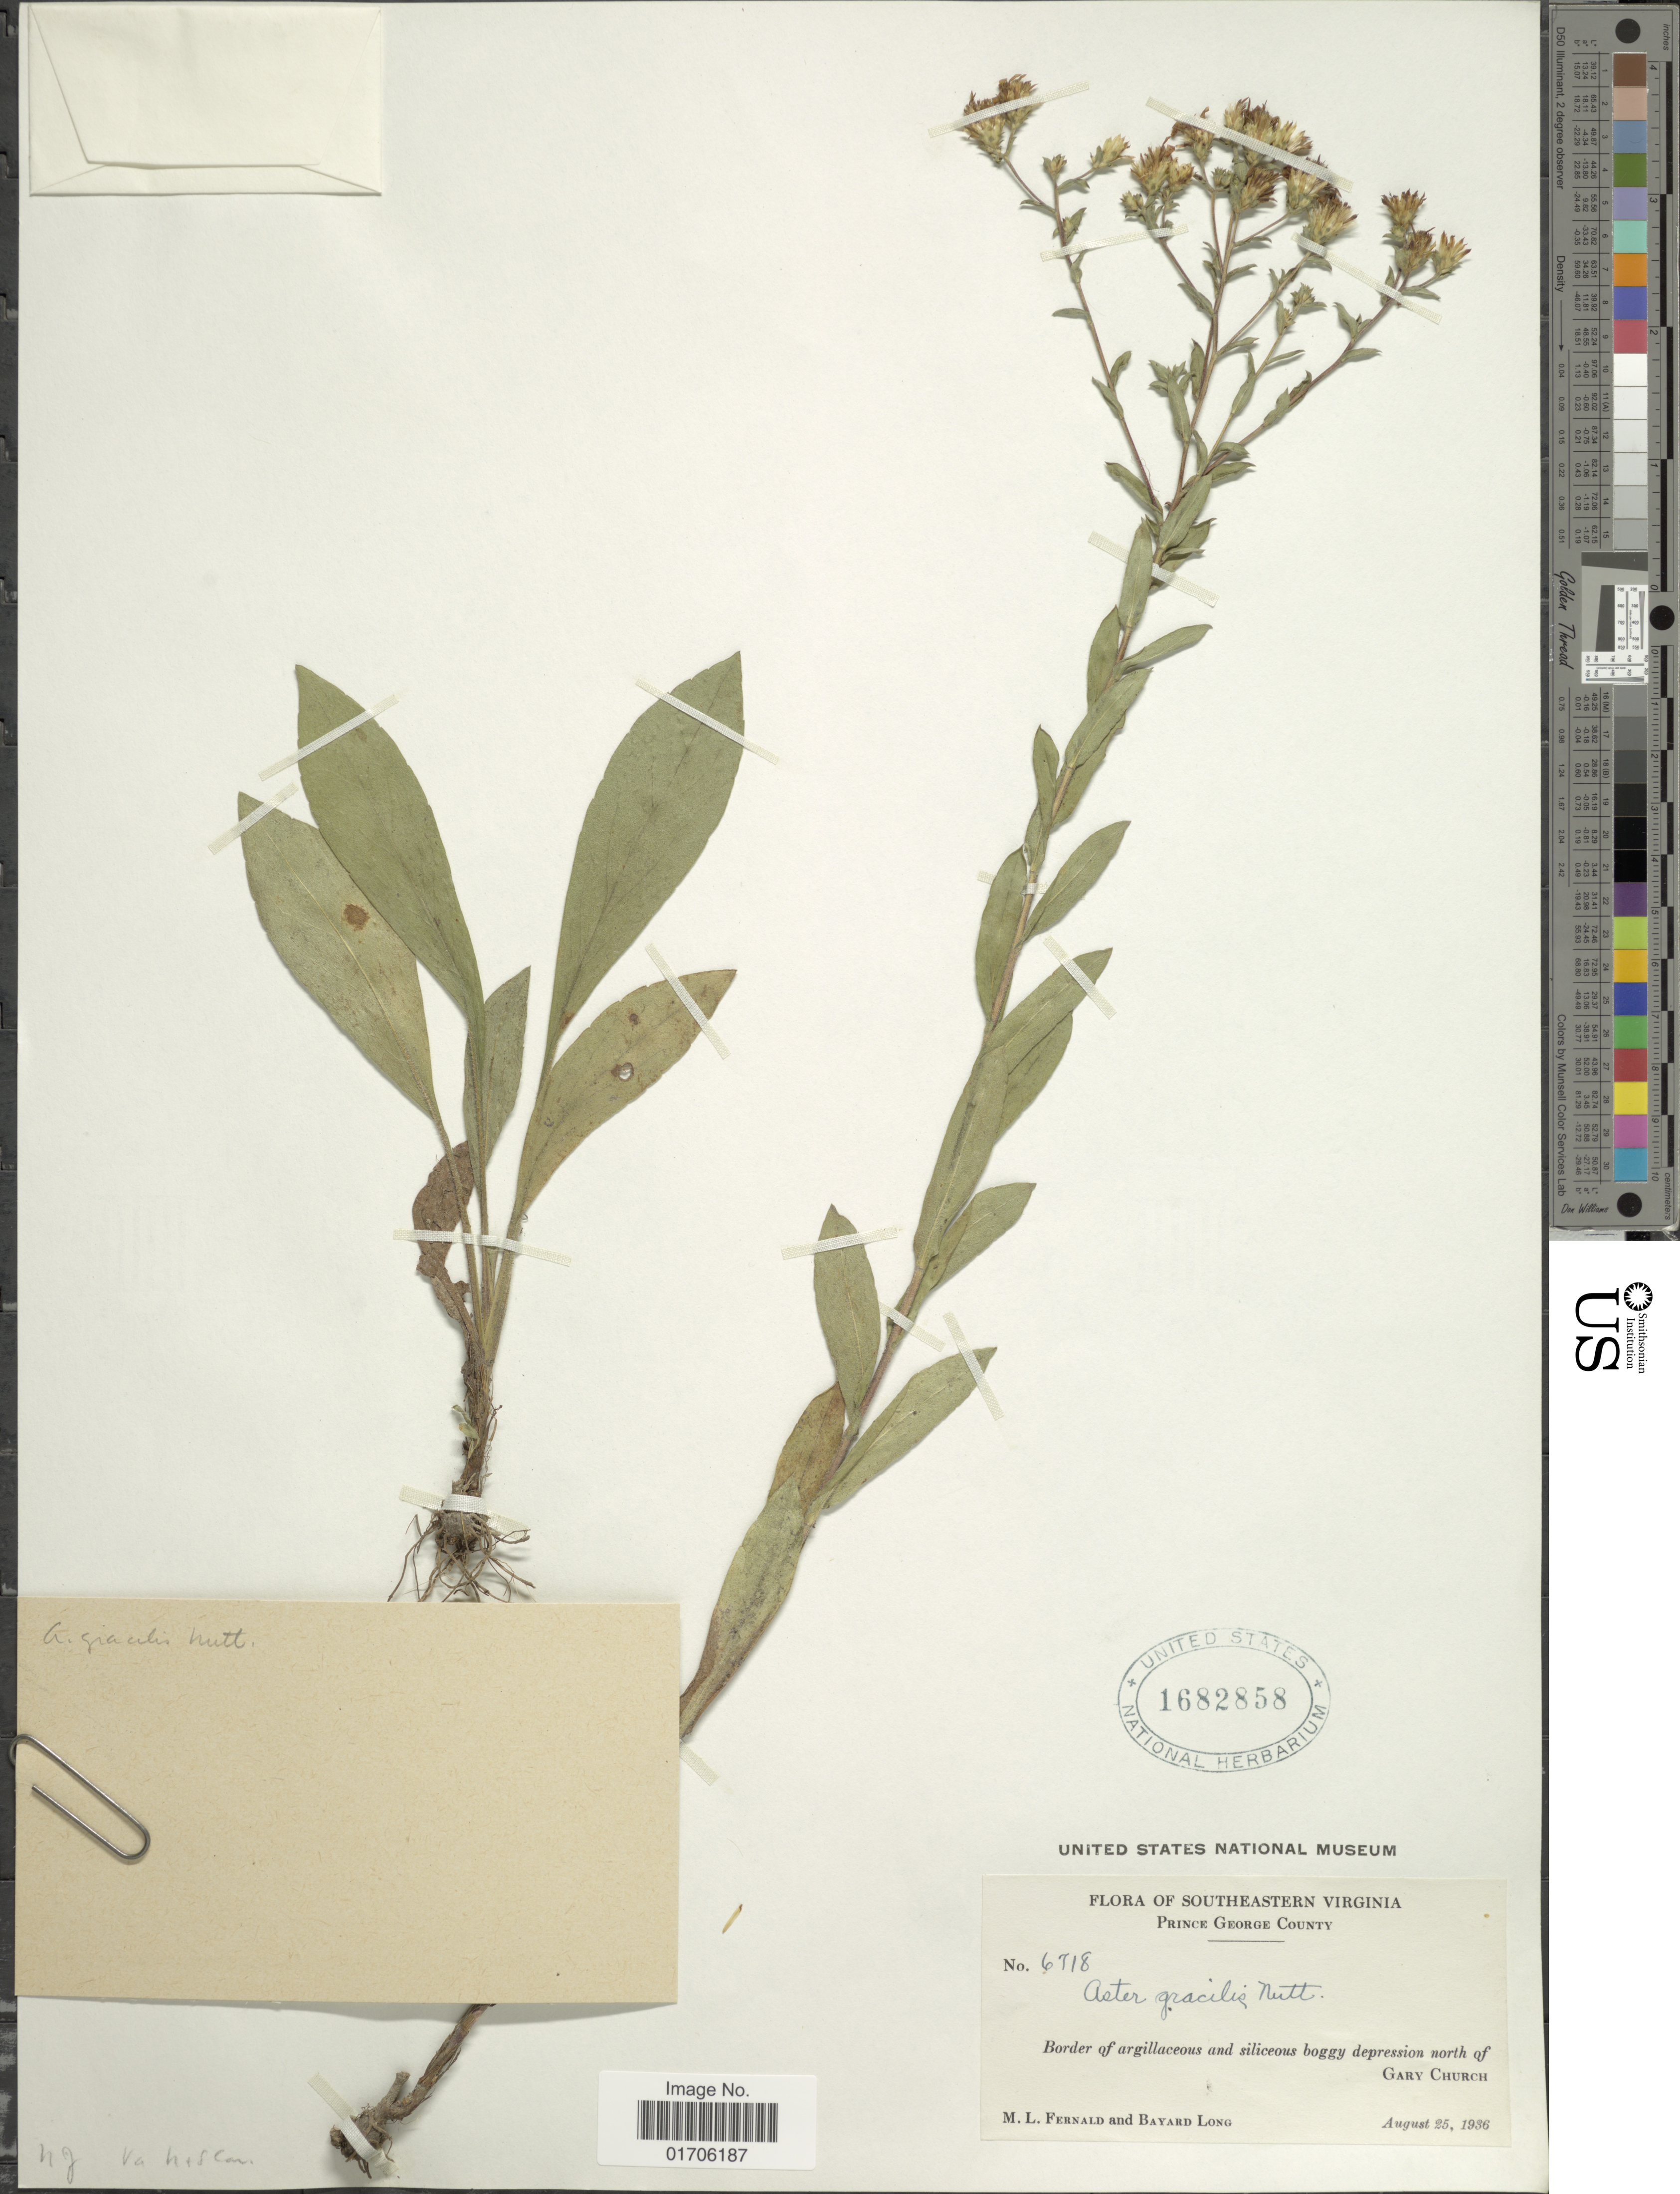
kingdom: Plantae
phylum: Tracheophyta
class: Magnoliopsida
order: Asterales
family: Asteraceae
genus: Eurybia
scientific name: Eurybia compacta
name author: G.L. Nesom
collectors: M. L. Fernald & B. Long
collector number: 6718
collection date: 1936-08-25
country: United States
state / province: Virginia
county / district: Prince George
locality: Southeastern Virginia. Prince George County. Border of argillaceous and siliceous boggy depression north of Gary Church.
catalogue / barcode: US 1682858